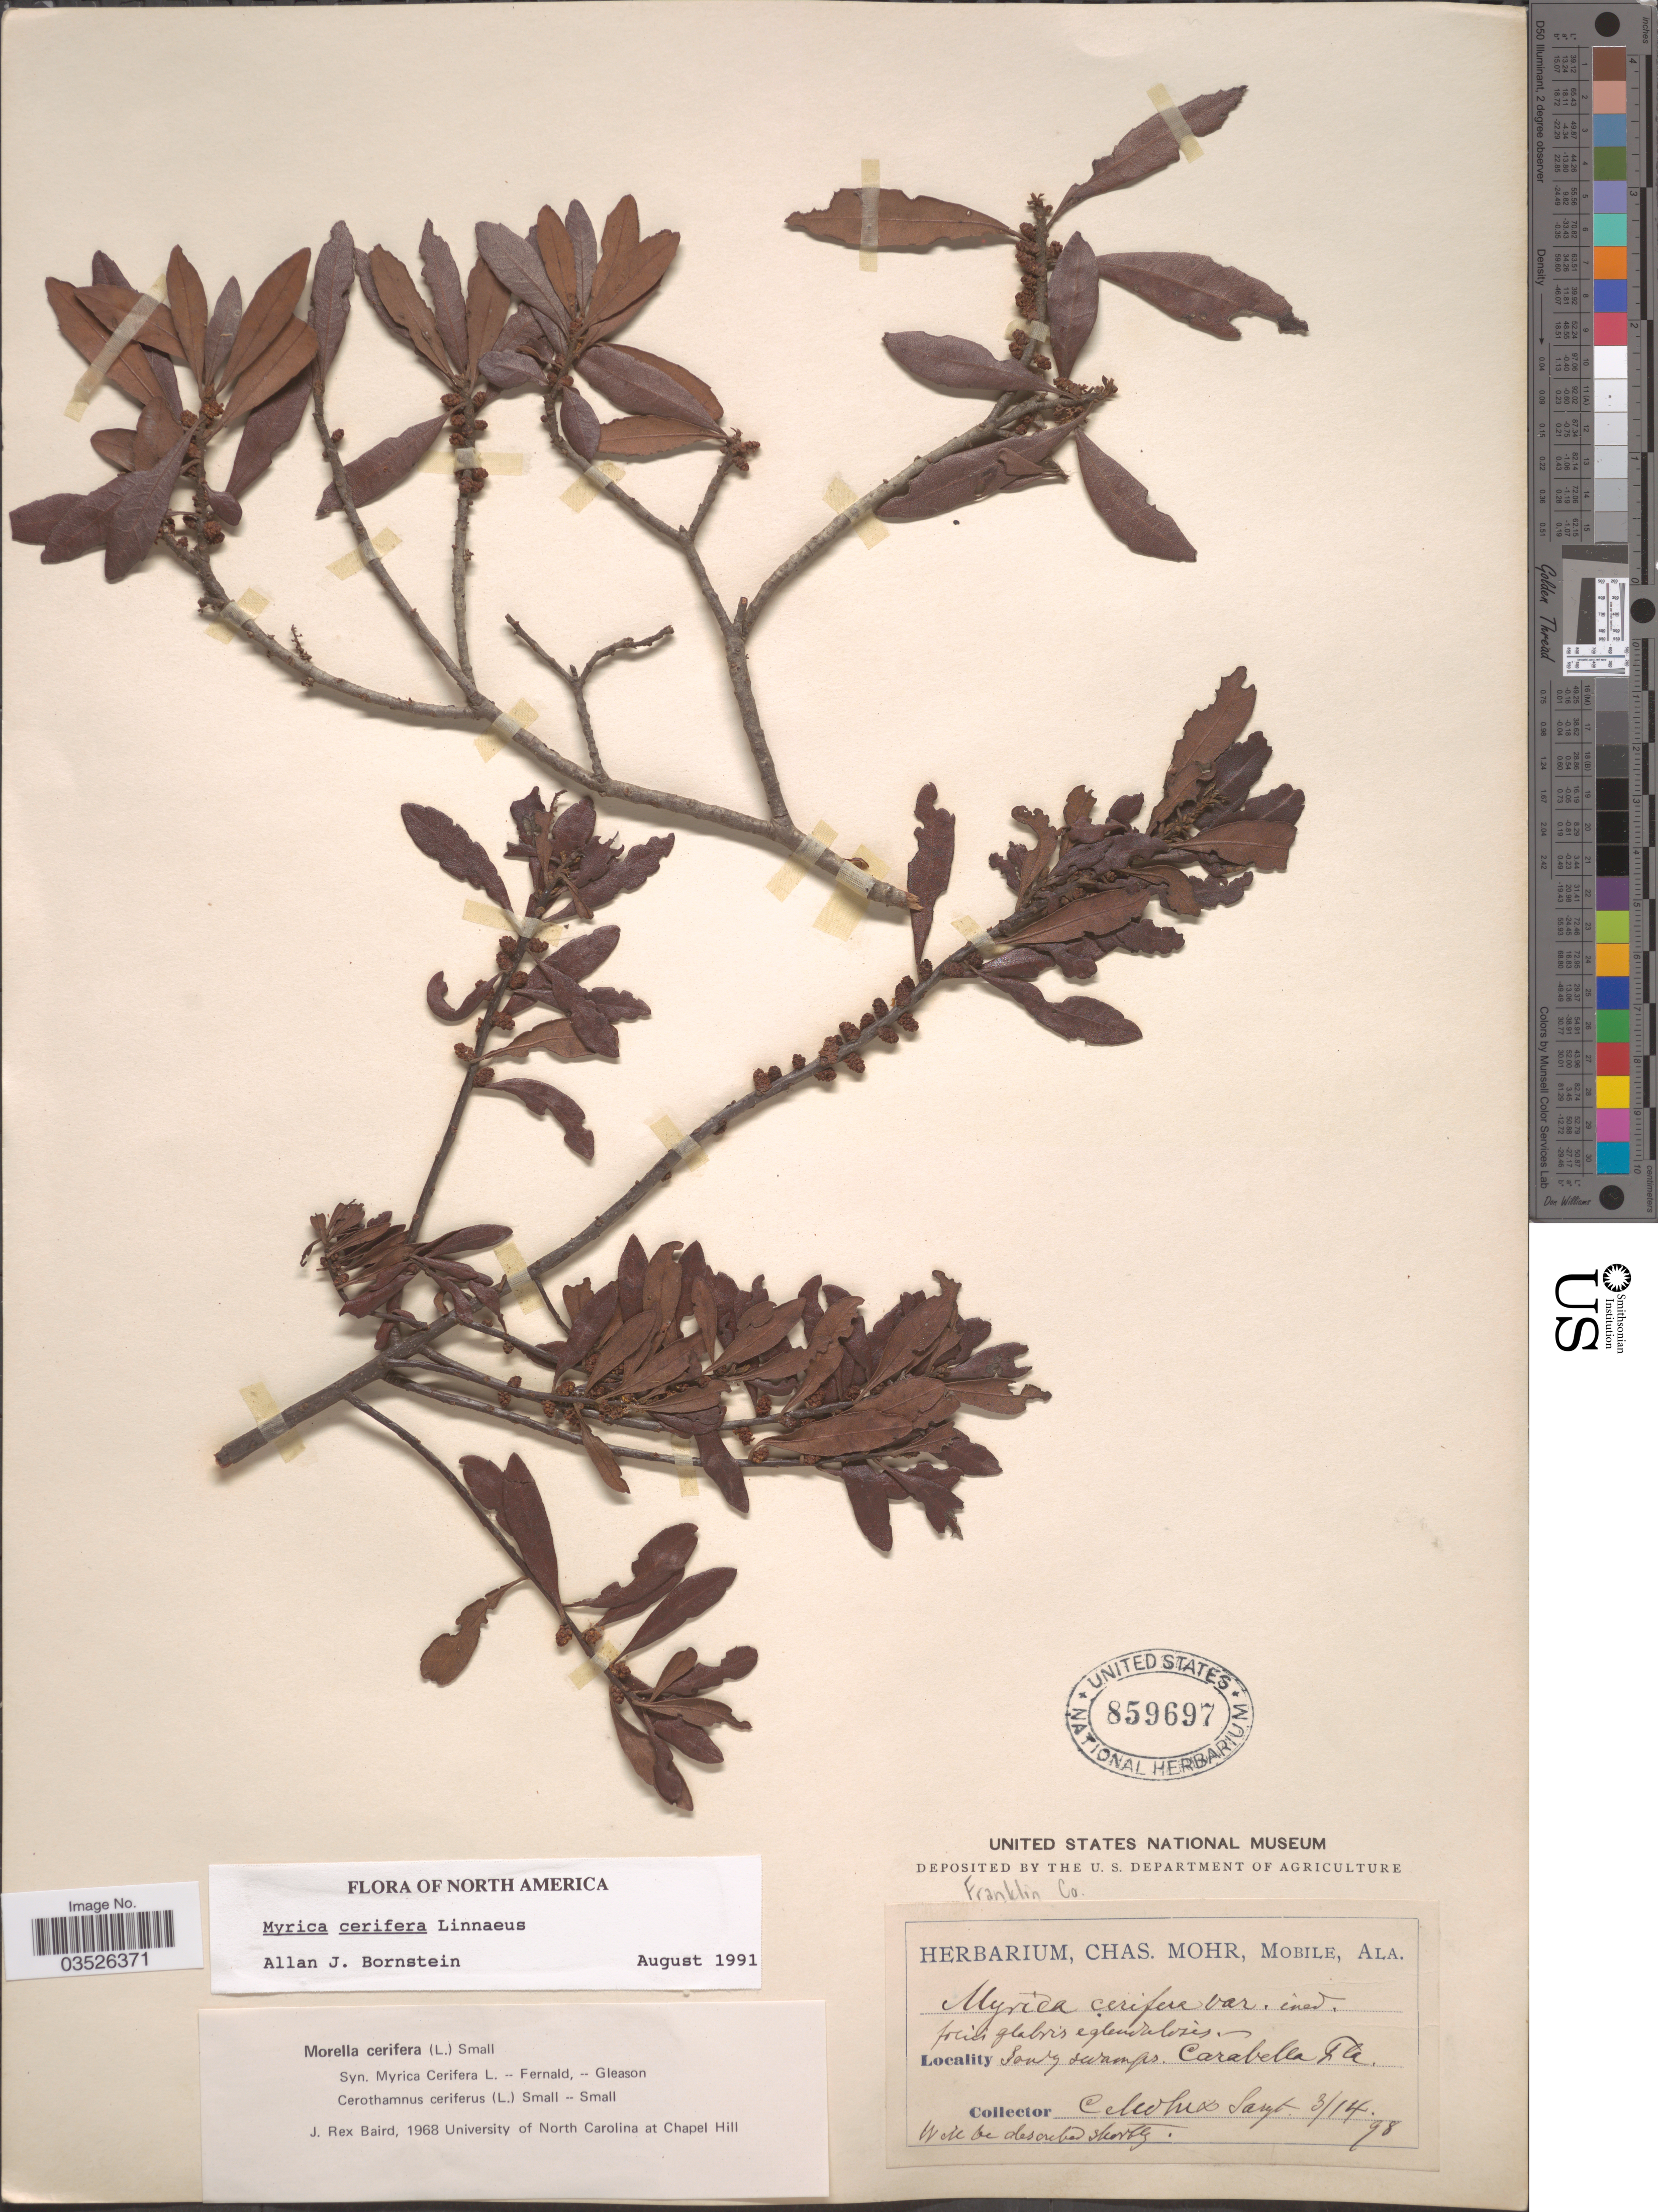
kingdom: Plantae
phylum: Tracheophyta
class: Magnoliopsida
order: Fagales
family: Myricaceae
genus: Morella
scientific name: Morella cerifera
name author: (L.) Small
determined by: Baird, James Rex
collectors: Mohr, C. T. (herbarium)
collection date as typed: Transcribed d/m/y: 14/3/98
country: United States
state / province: Florida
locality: Carabella. Franklin Co.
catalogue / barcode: US 859697